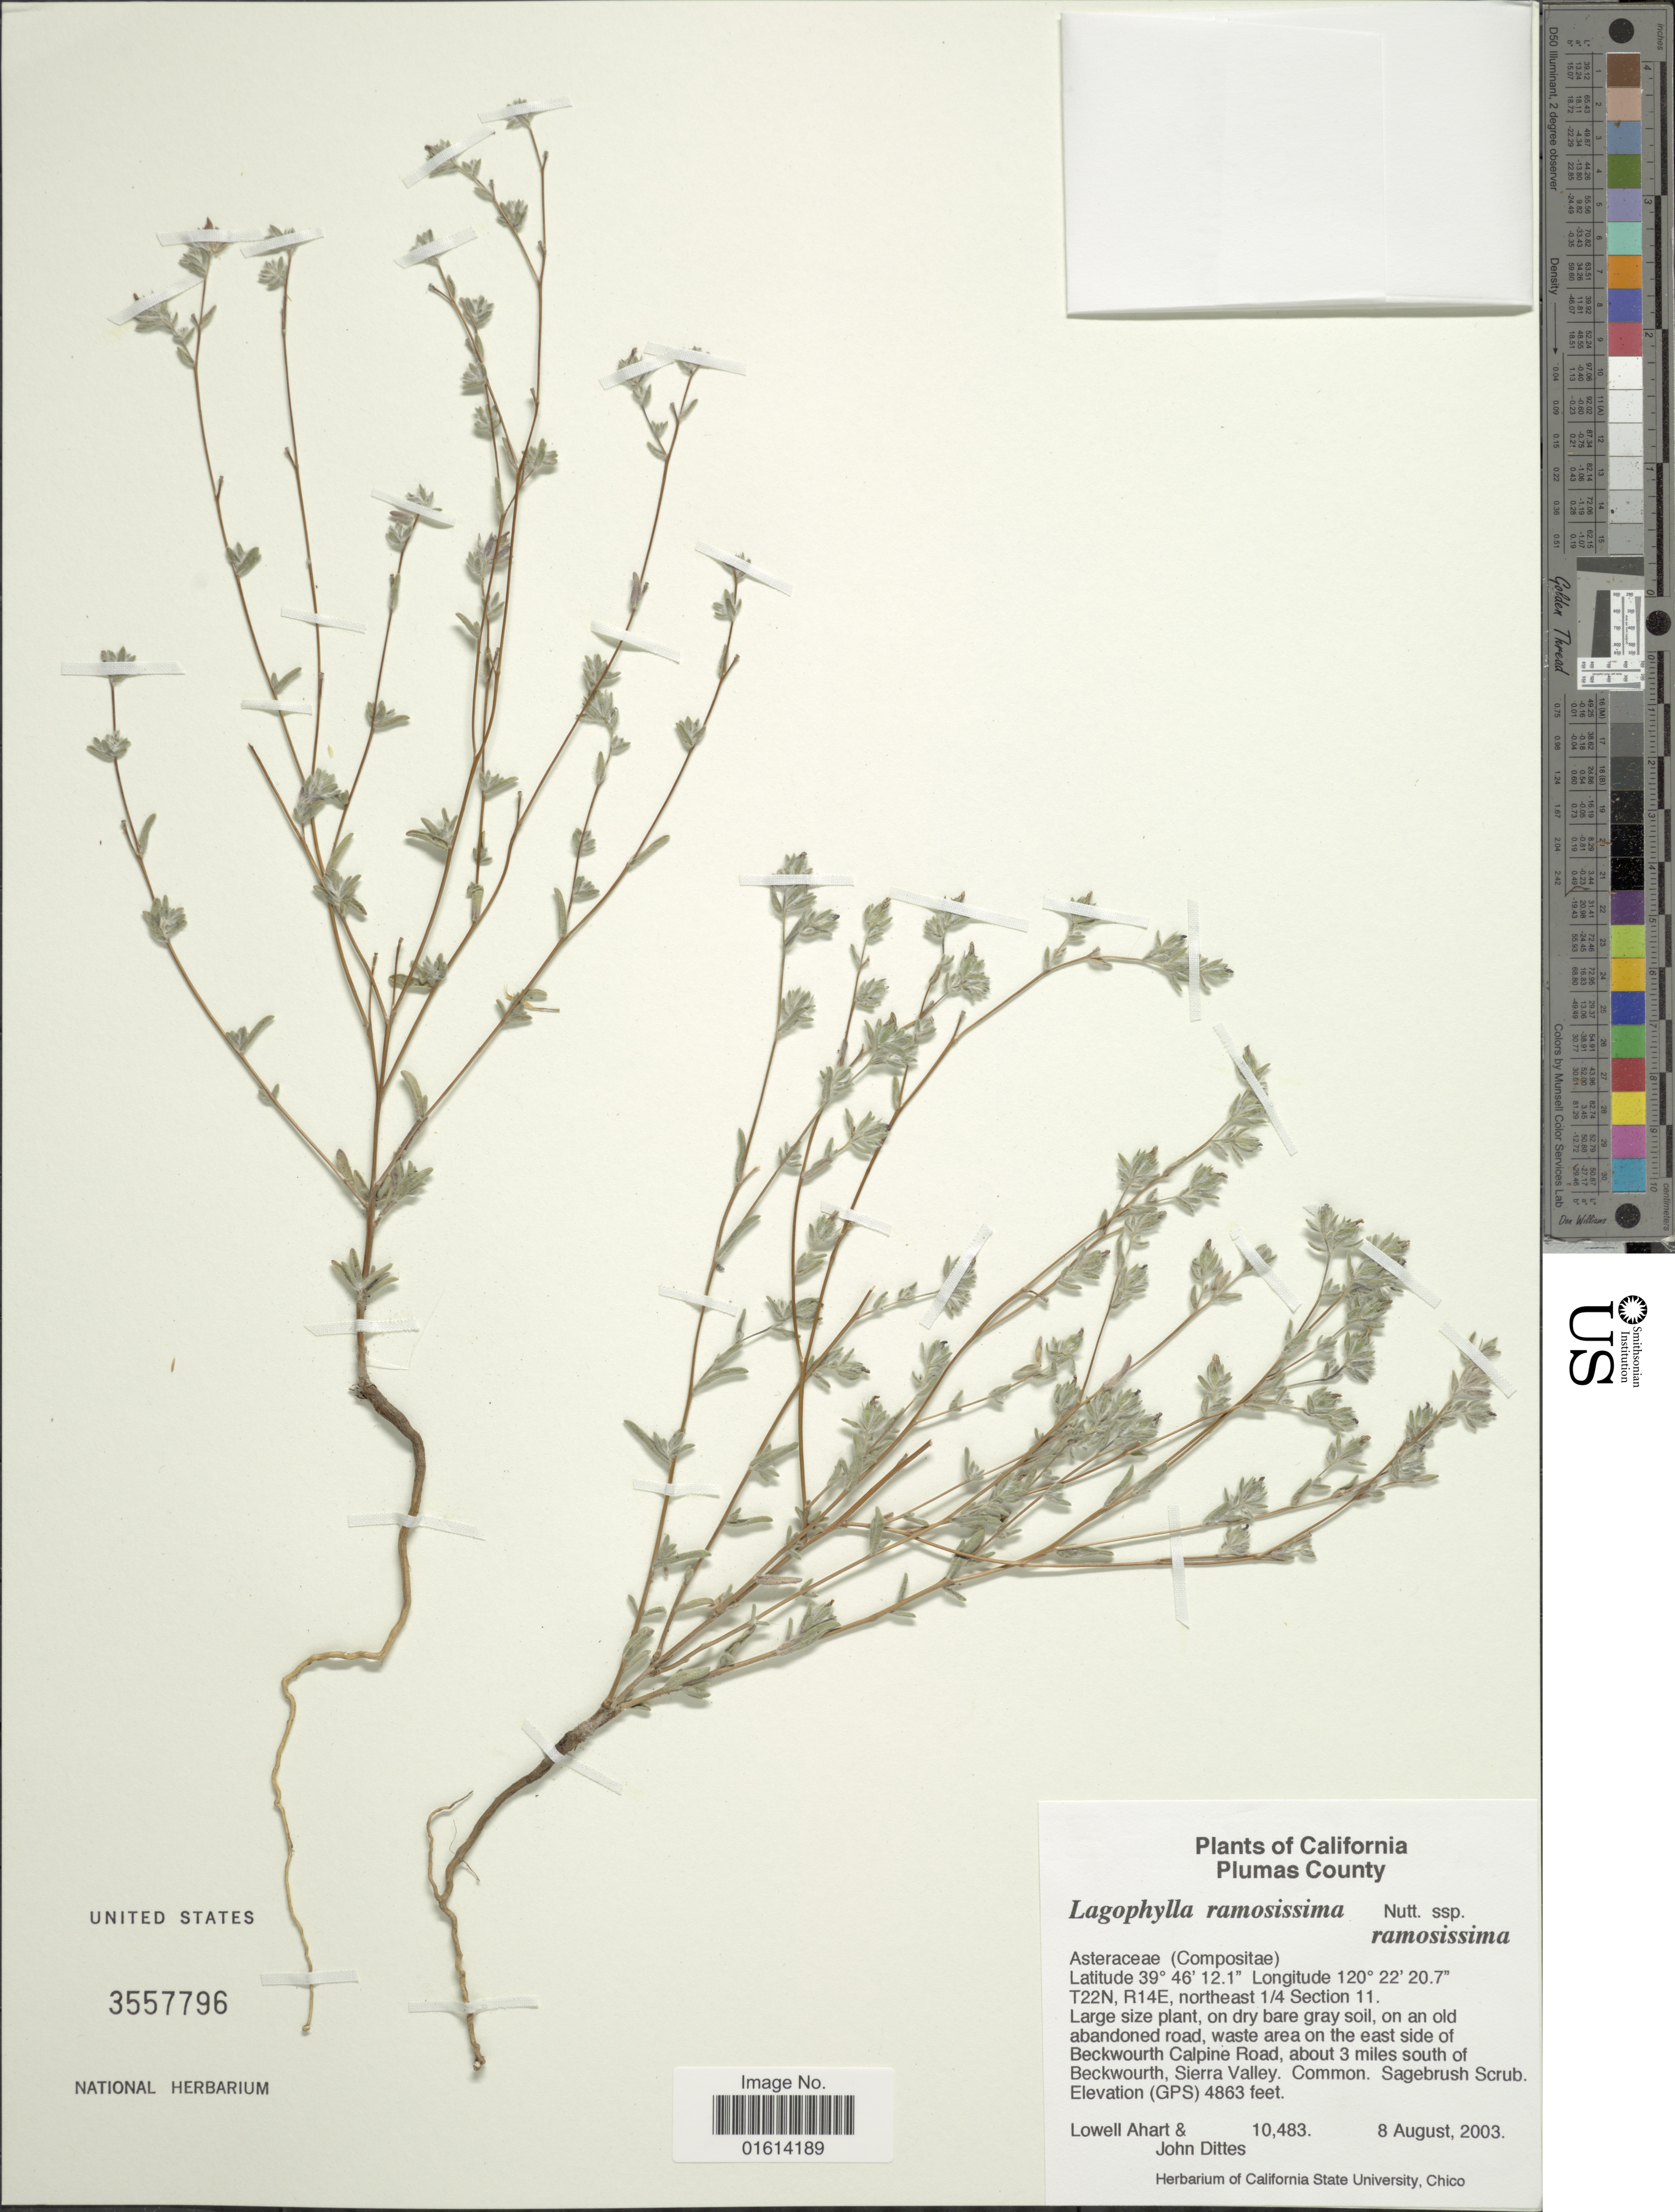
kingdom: Plantae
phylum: Tracheophyta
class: Magnoliopsida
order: Asterales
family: Asteraceae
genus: Lagophylla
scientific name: Lagophylla ramosissima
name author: Nutt.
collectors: L. Ahart & J. Dittes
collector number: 10483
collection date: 2003-08-08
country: United States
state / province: California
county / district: Plumas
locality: Plumas County, T22N, R14E, norteast 1/4 Section 11, east side of Beckwourth, Sierra Valley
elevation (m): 1482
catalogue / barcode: US 3557796